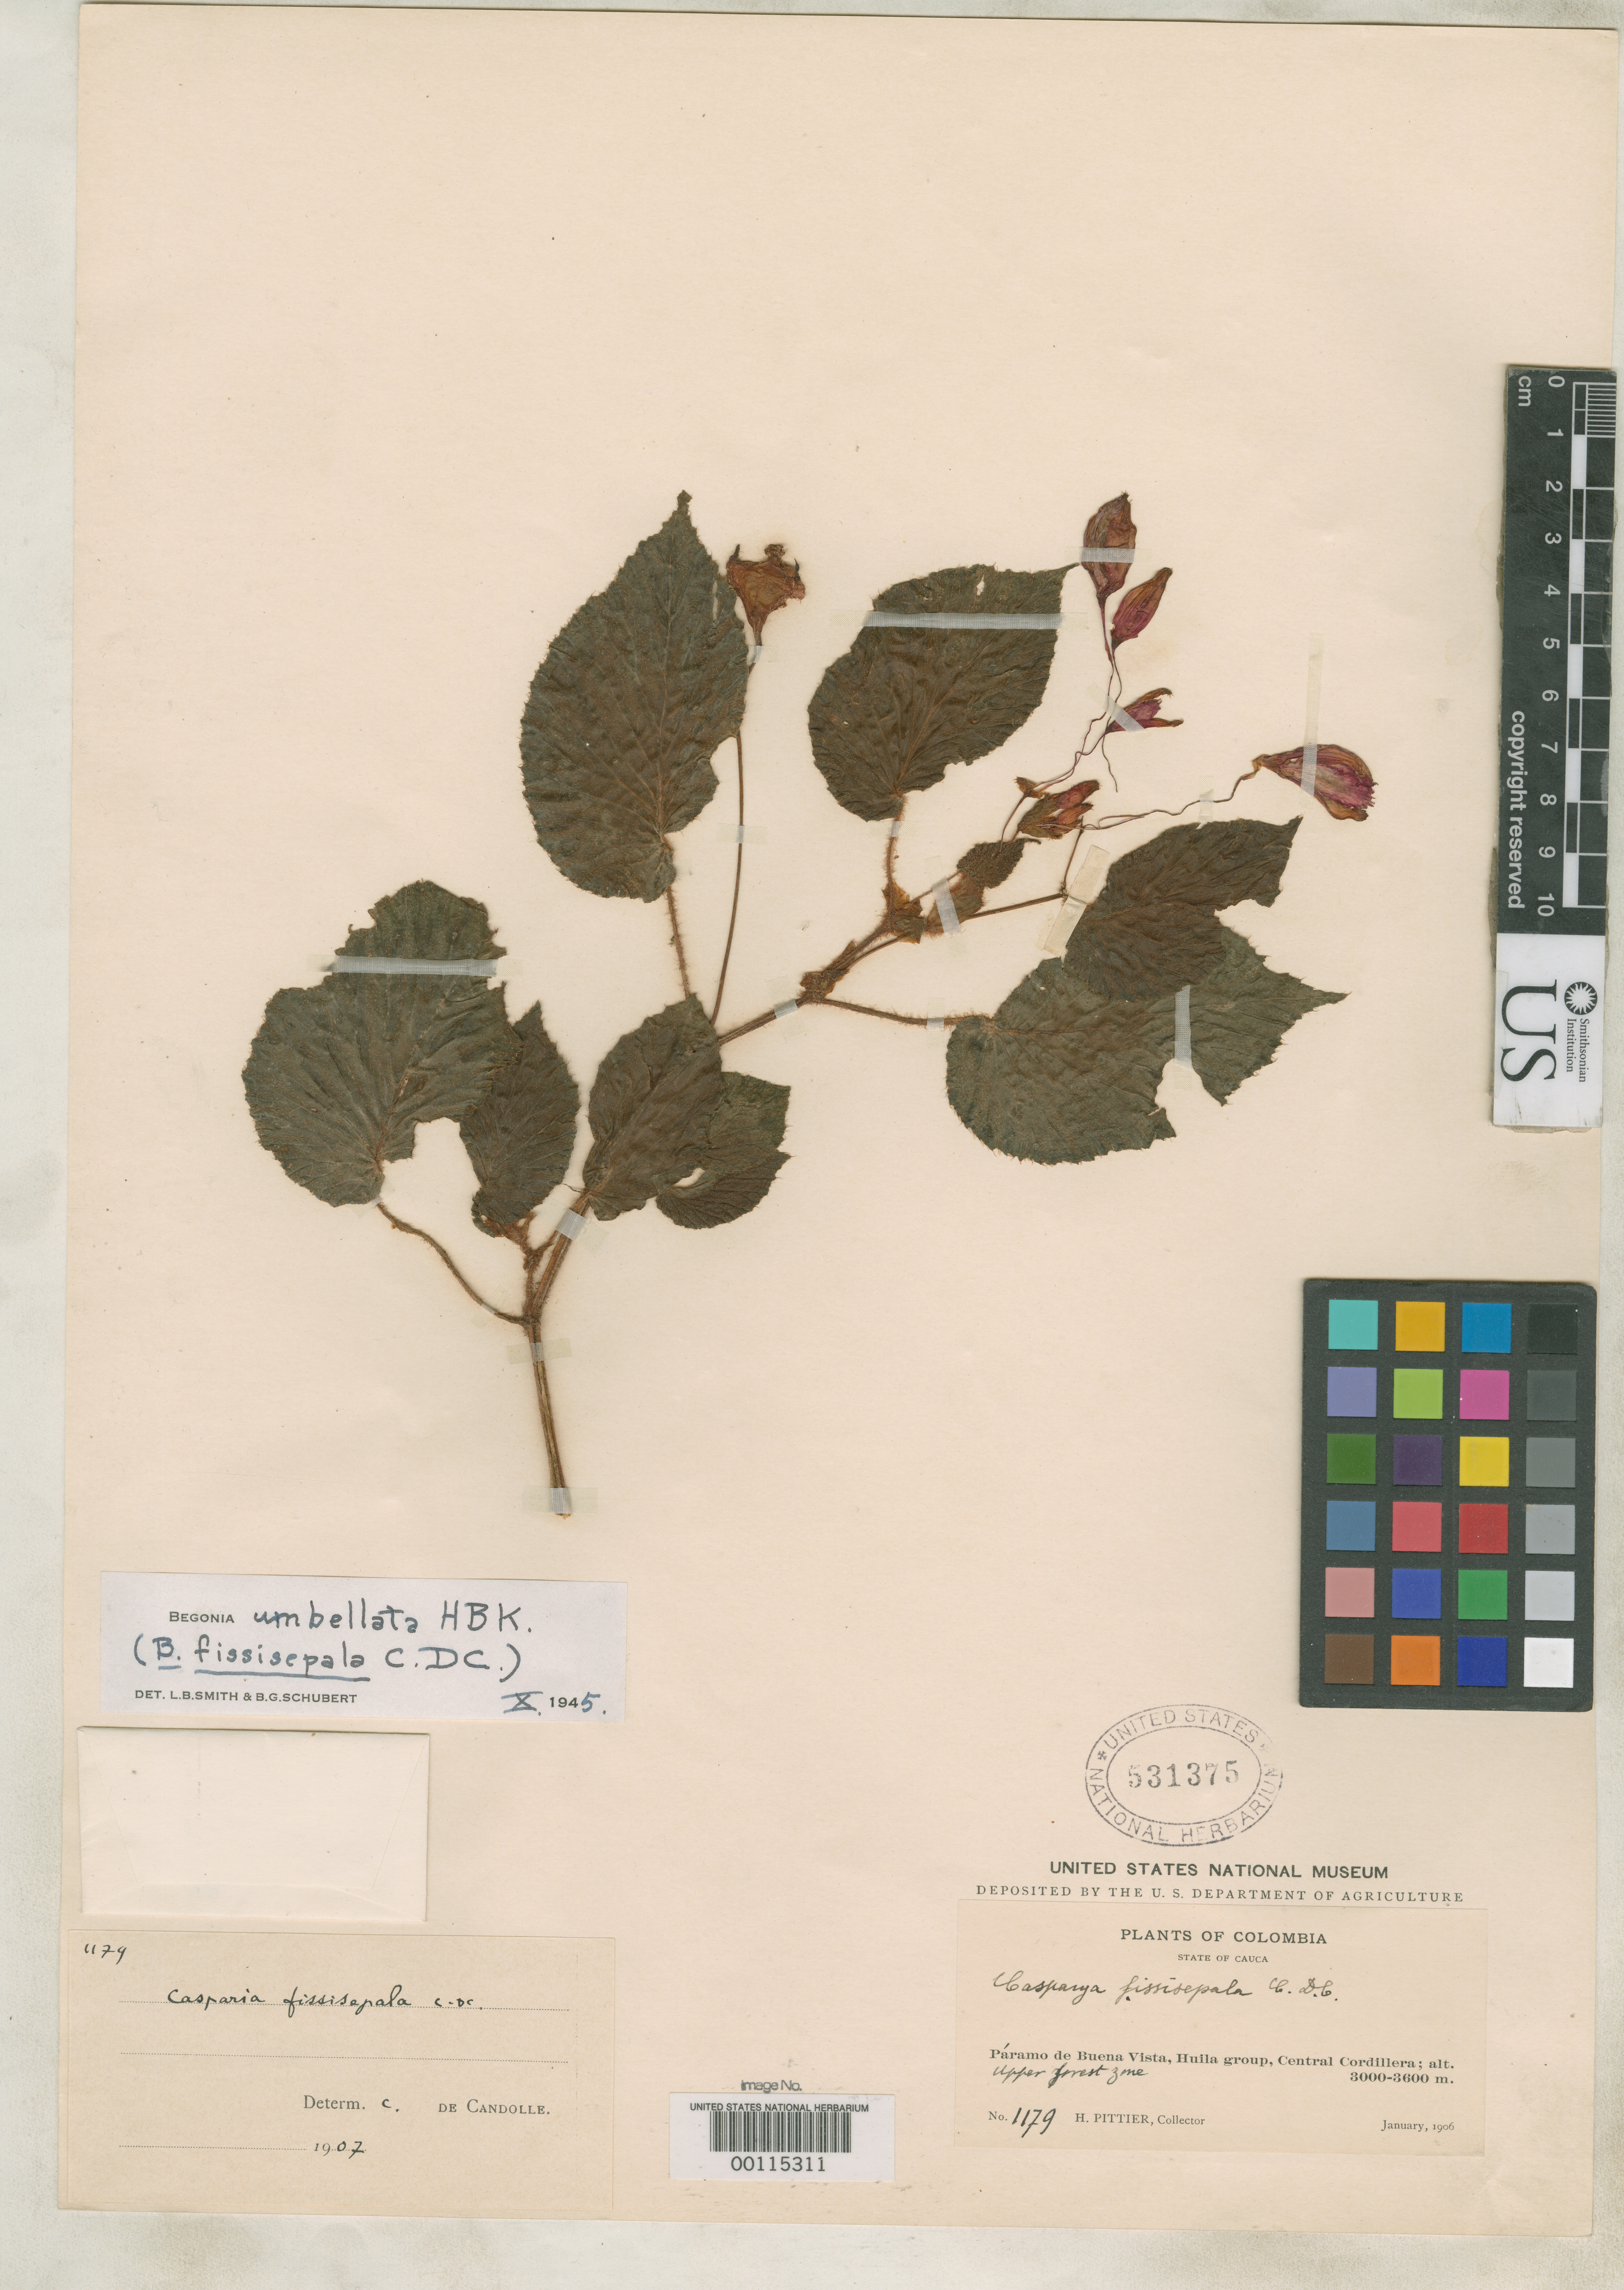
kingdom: Plantae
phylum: Tracheophyta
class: Magnoliopsida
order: Cucurbitales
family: Begoniaceae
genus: Begonia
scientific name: Begonia fissisepala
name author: C. DC.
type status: Holotype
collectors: H. F. Pittier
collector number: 1179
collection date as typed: Jan 1906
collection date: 1906-01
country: Colombia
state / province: Huila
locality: Cordillera Central, Buena Vista.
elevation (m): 3000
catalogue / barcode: US 531375